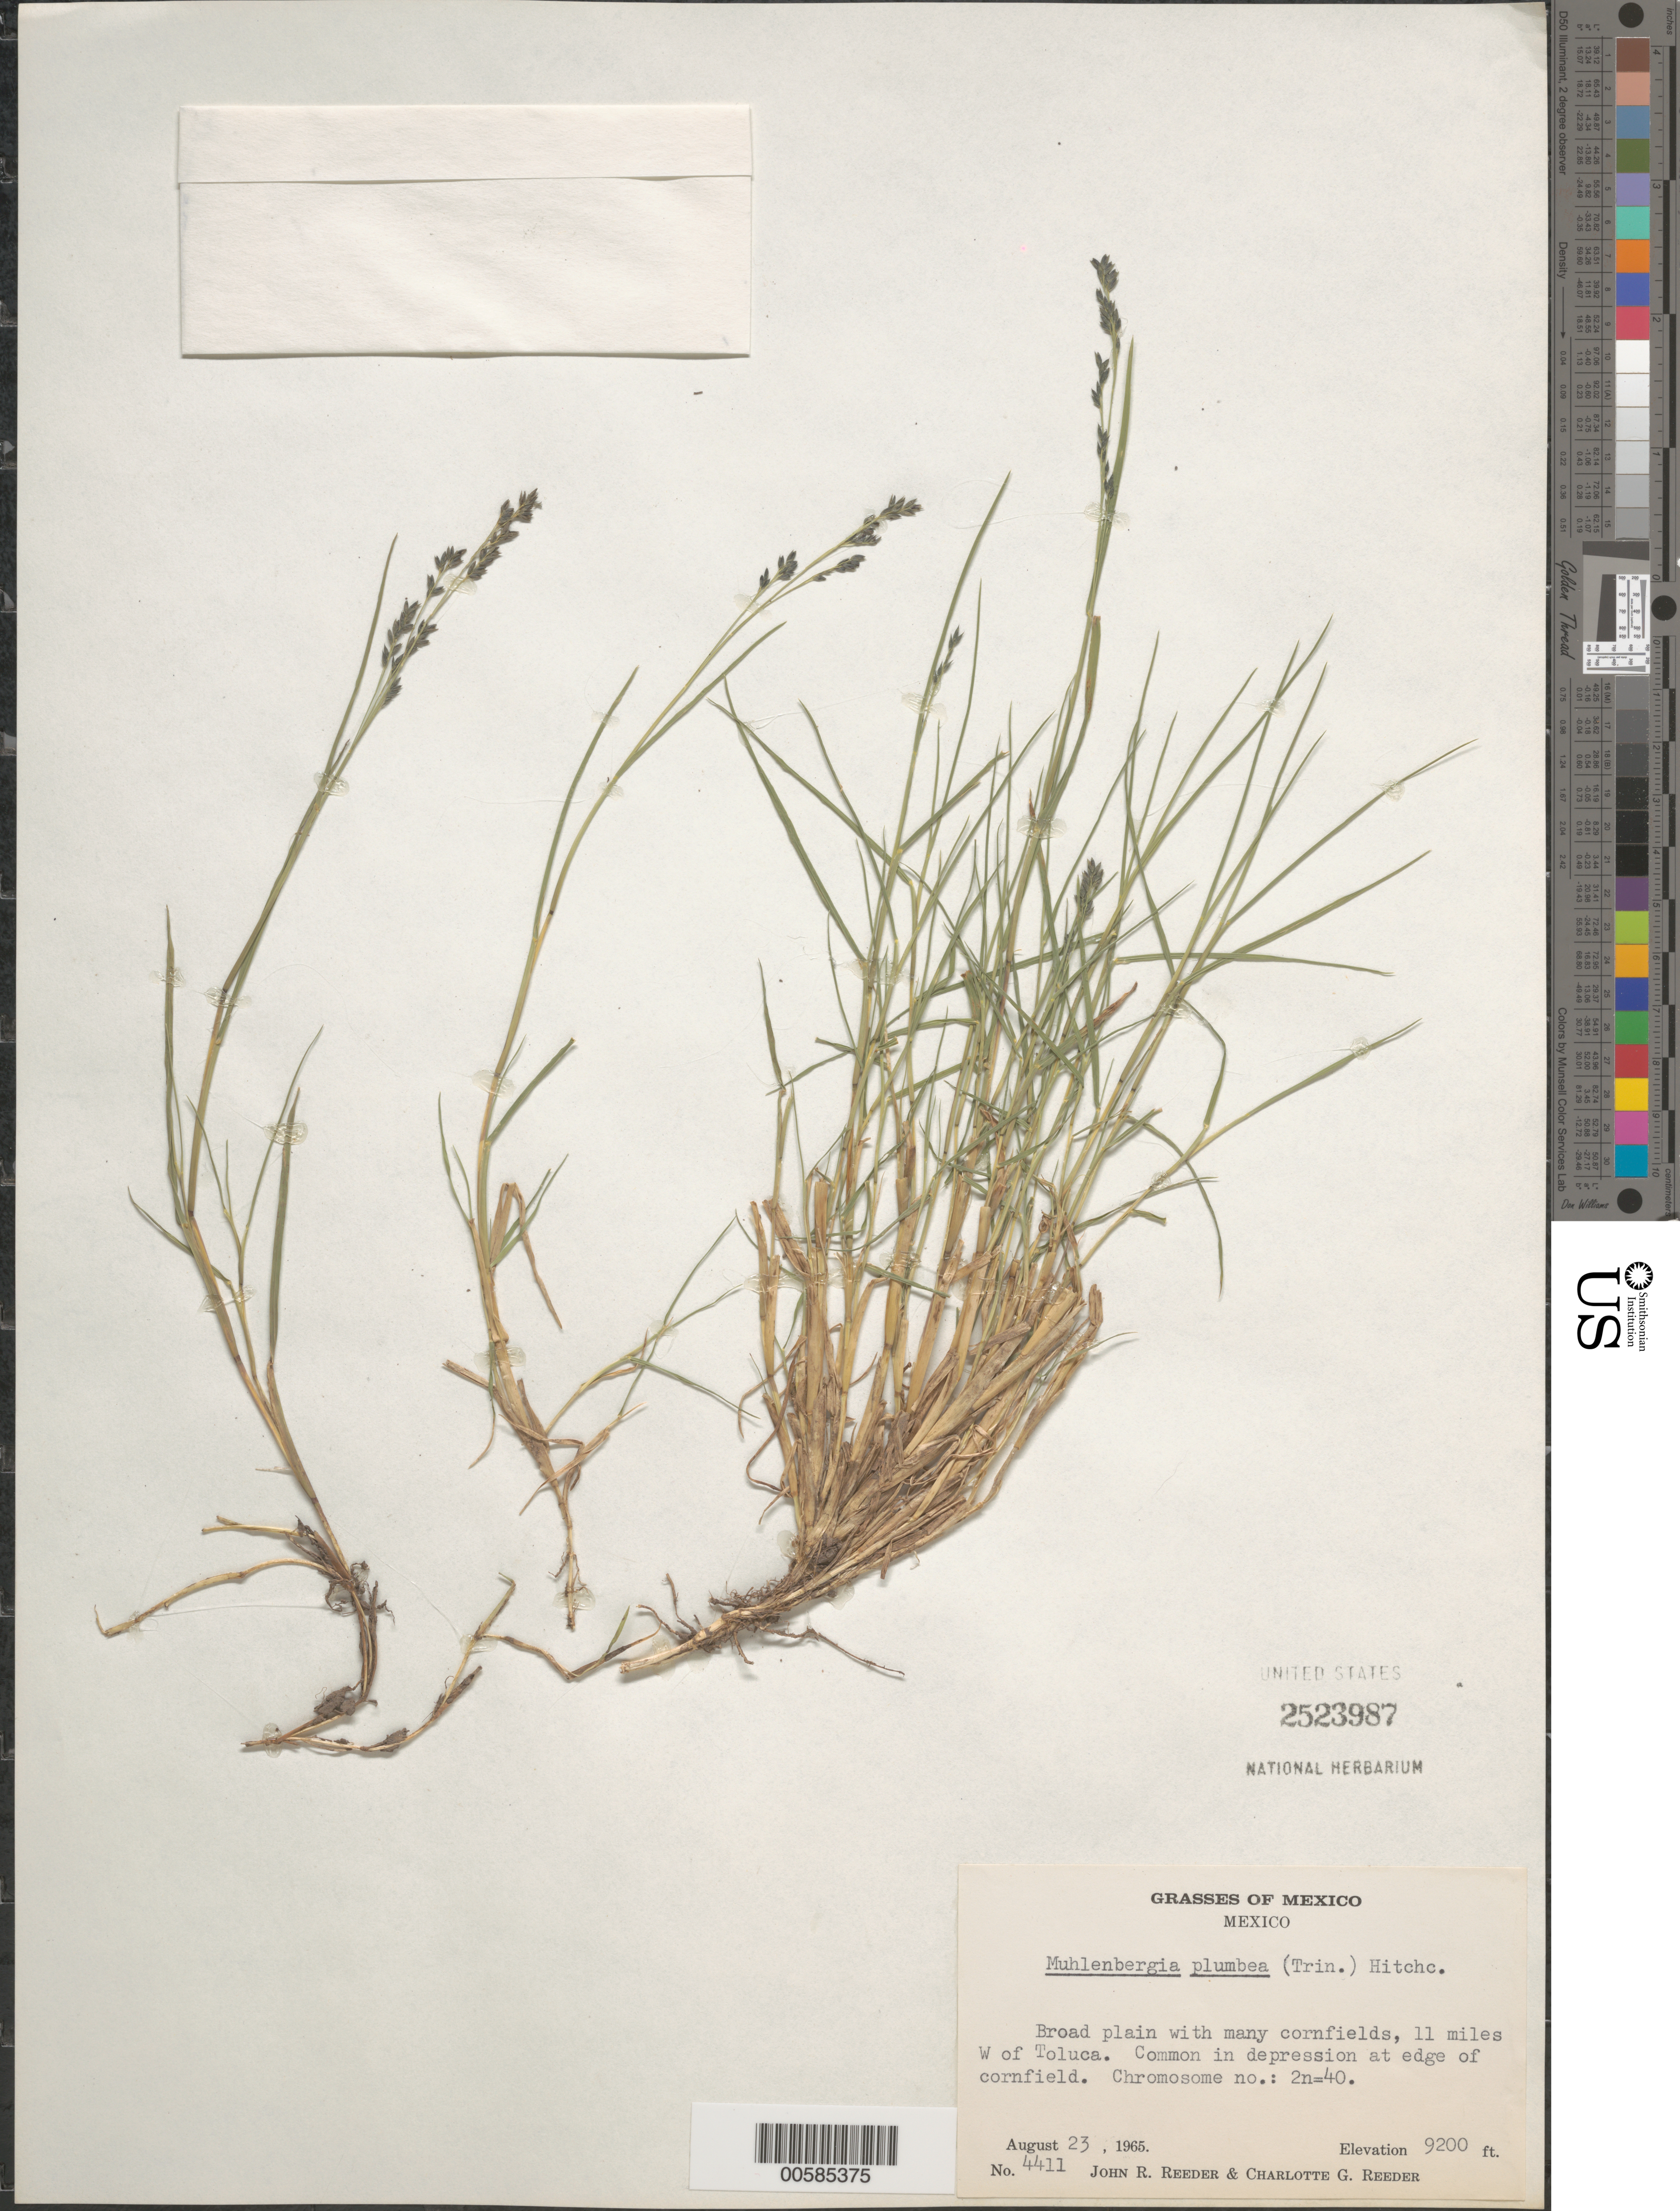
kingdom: Plantae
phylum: Tracheophyta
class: Liliopsida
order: Poales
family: Poaceae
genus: Muhlenbergia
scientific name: Muhlenbergia plumbea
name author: (Trin.) Hitchc.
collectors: J. R. Reeder & C. G. Reeder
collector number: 4411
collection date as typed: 23 Aug 1965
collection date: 1965-08-23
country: Mexico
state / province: México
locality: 11 mi W of Toluca.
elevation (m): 2804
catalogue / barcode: US 2523987